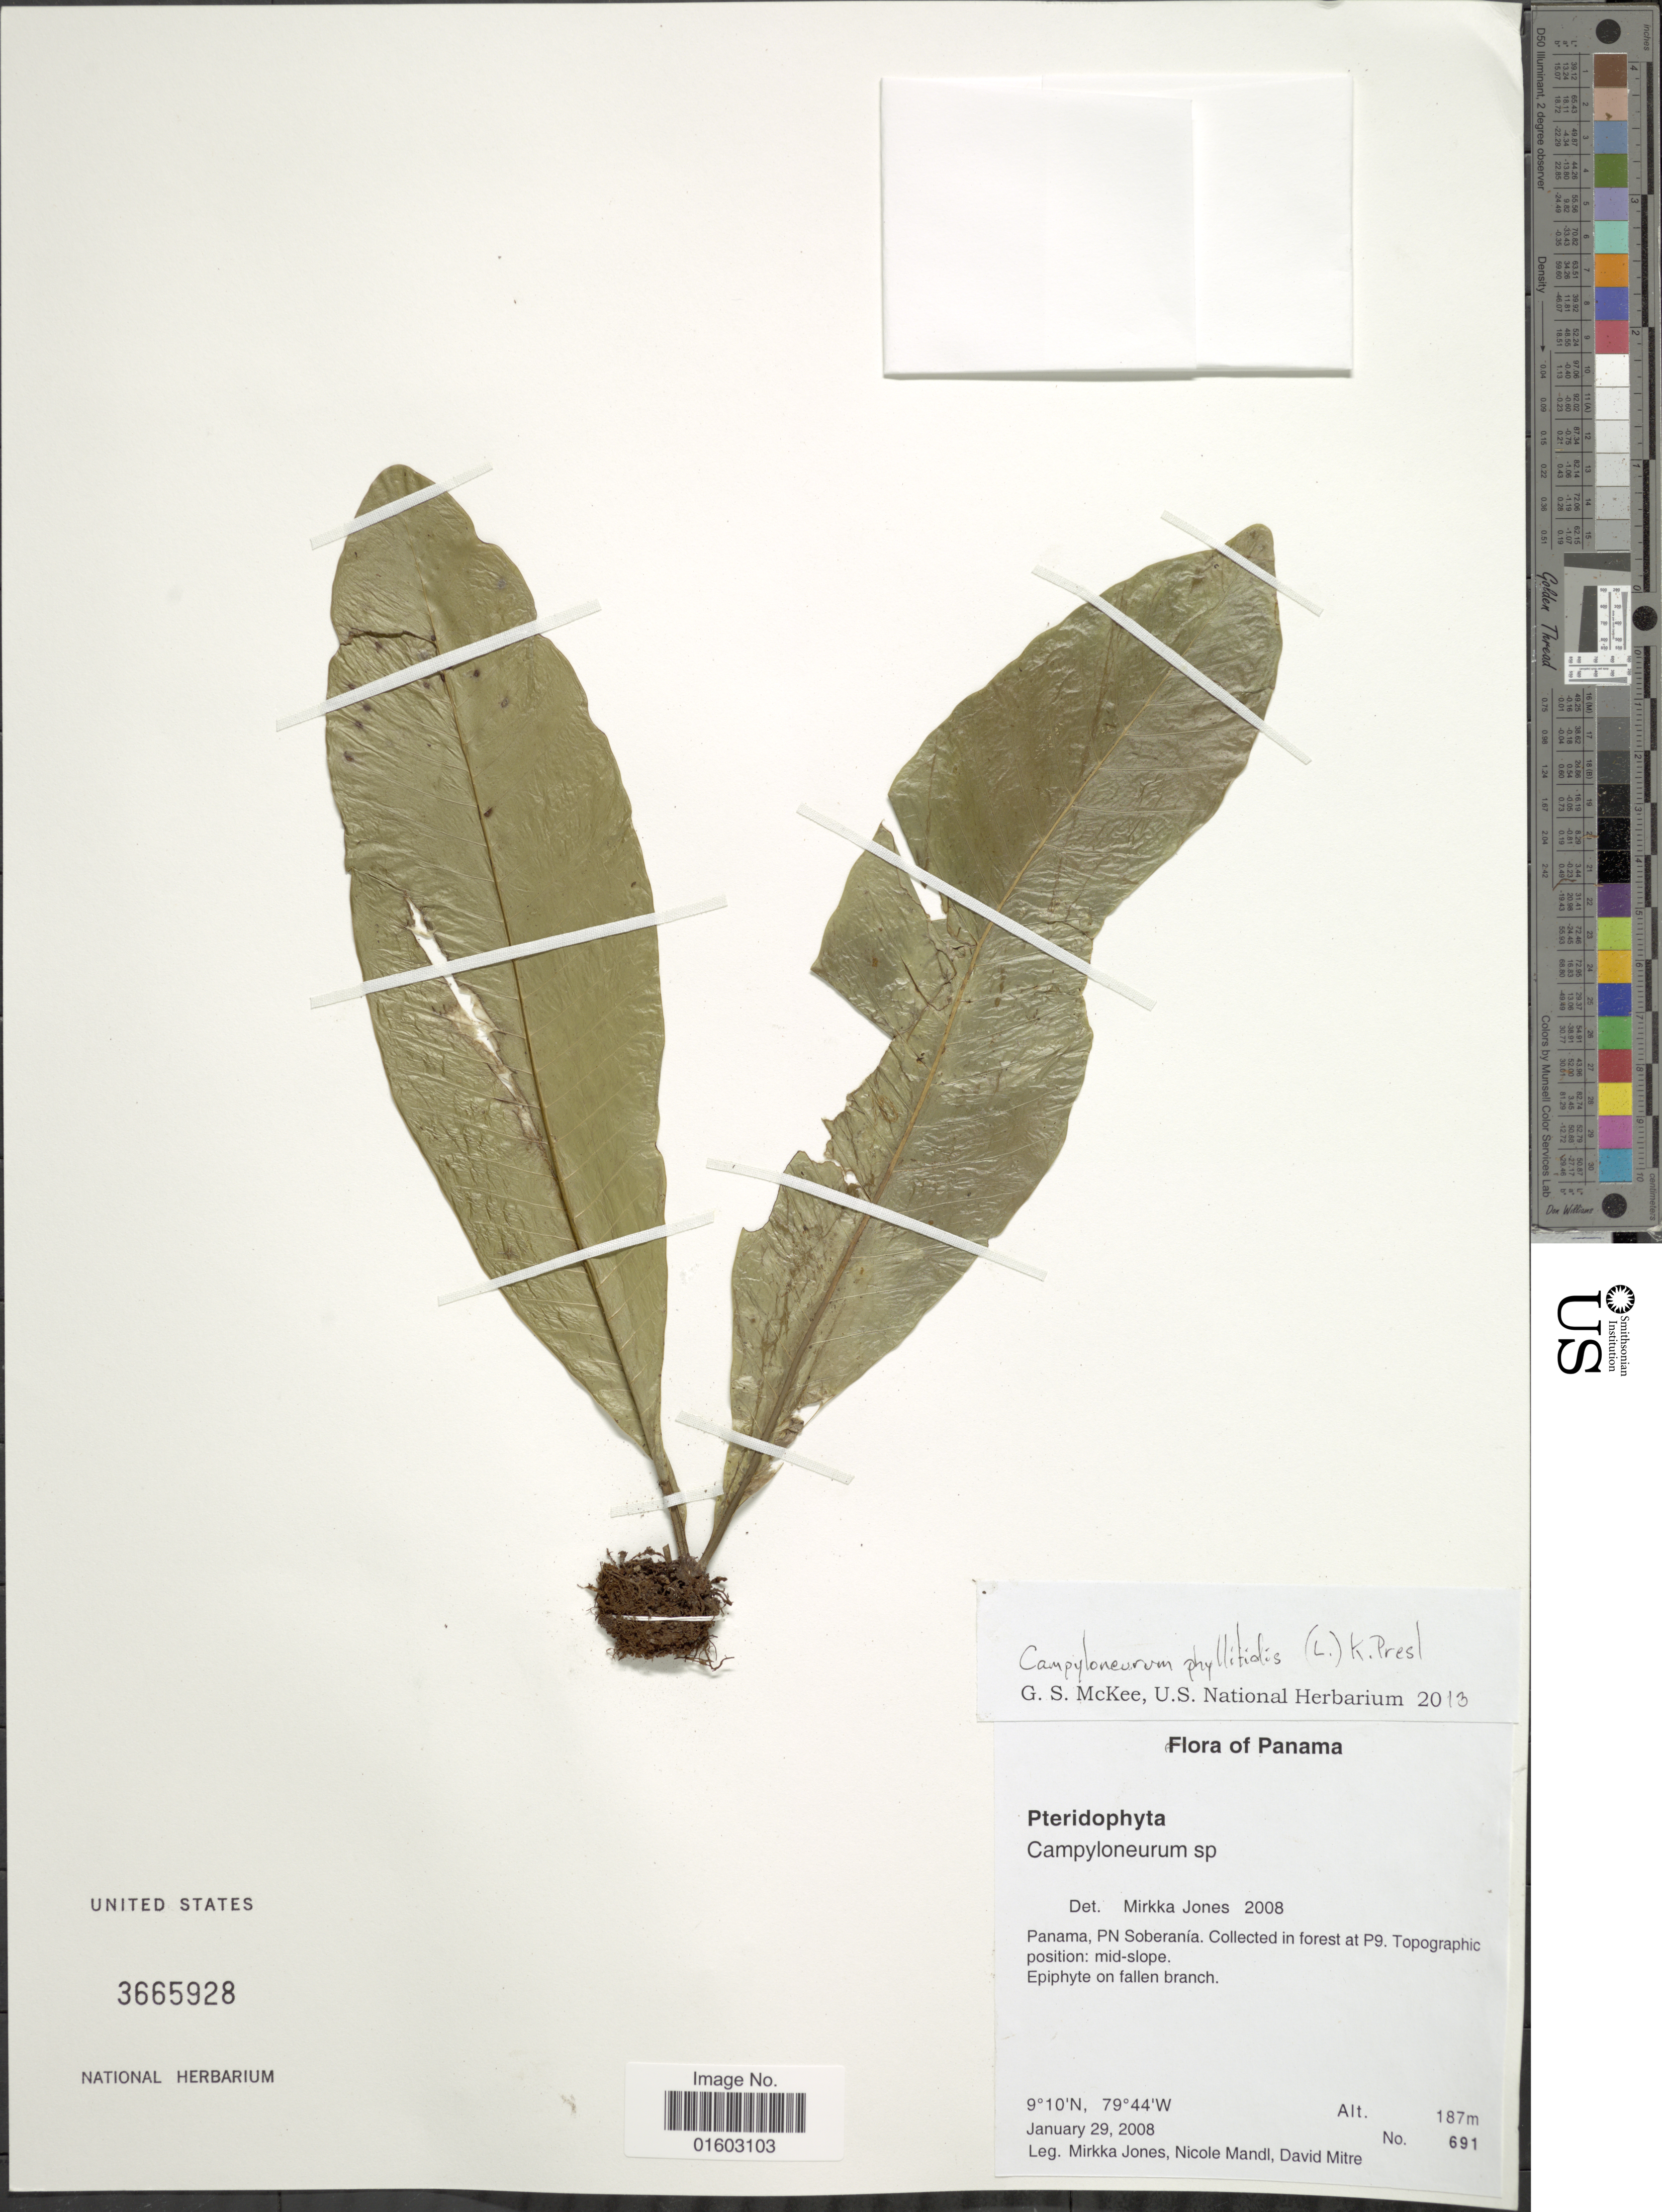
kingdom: Plantae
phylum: Tracheophyta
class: Polypodiopsida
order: Polypodiales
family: Polypodiaceae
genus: Campyloneurum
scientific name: Campyloneurum phyllitidis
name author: (L.) C. Presl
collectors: M. Jones, N. Mandl & D. Mitre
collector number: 691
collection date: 2008-01-29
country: Panama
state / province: Panamá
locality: PN Soberania, in forest P9, Topographic position: mid-slope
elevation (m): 187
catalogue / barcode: US 3665928